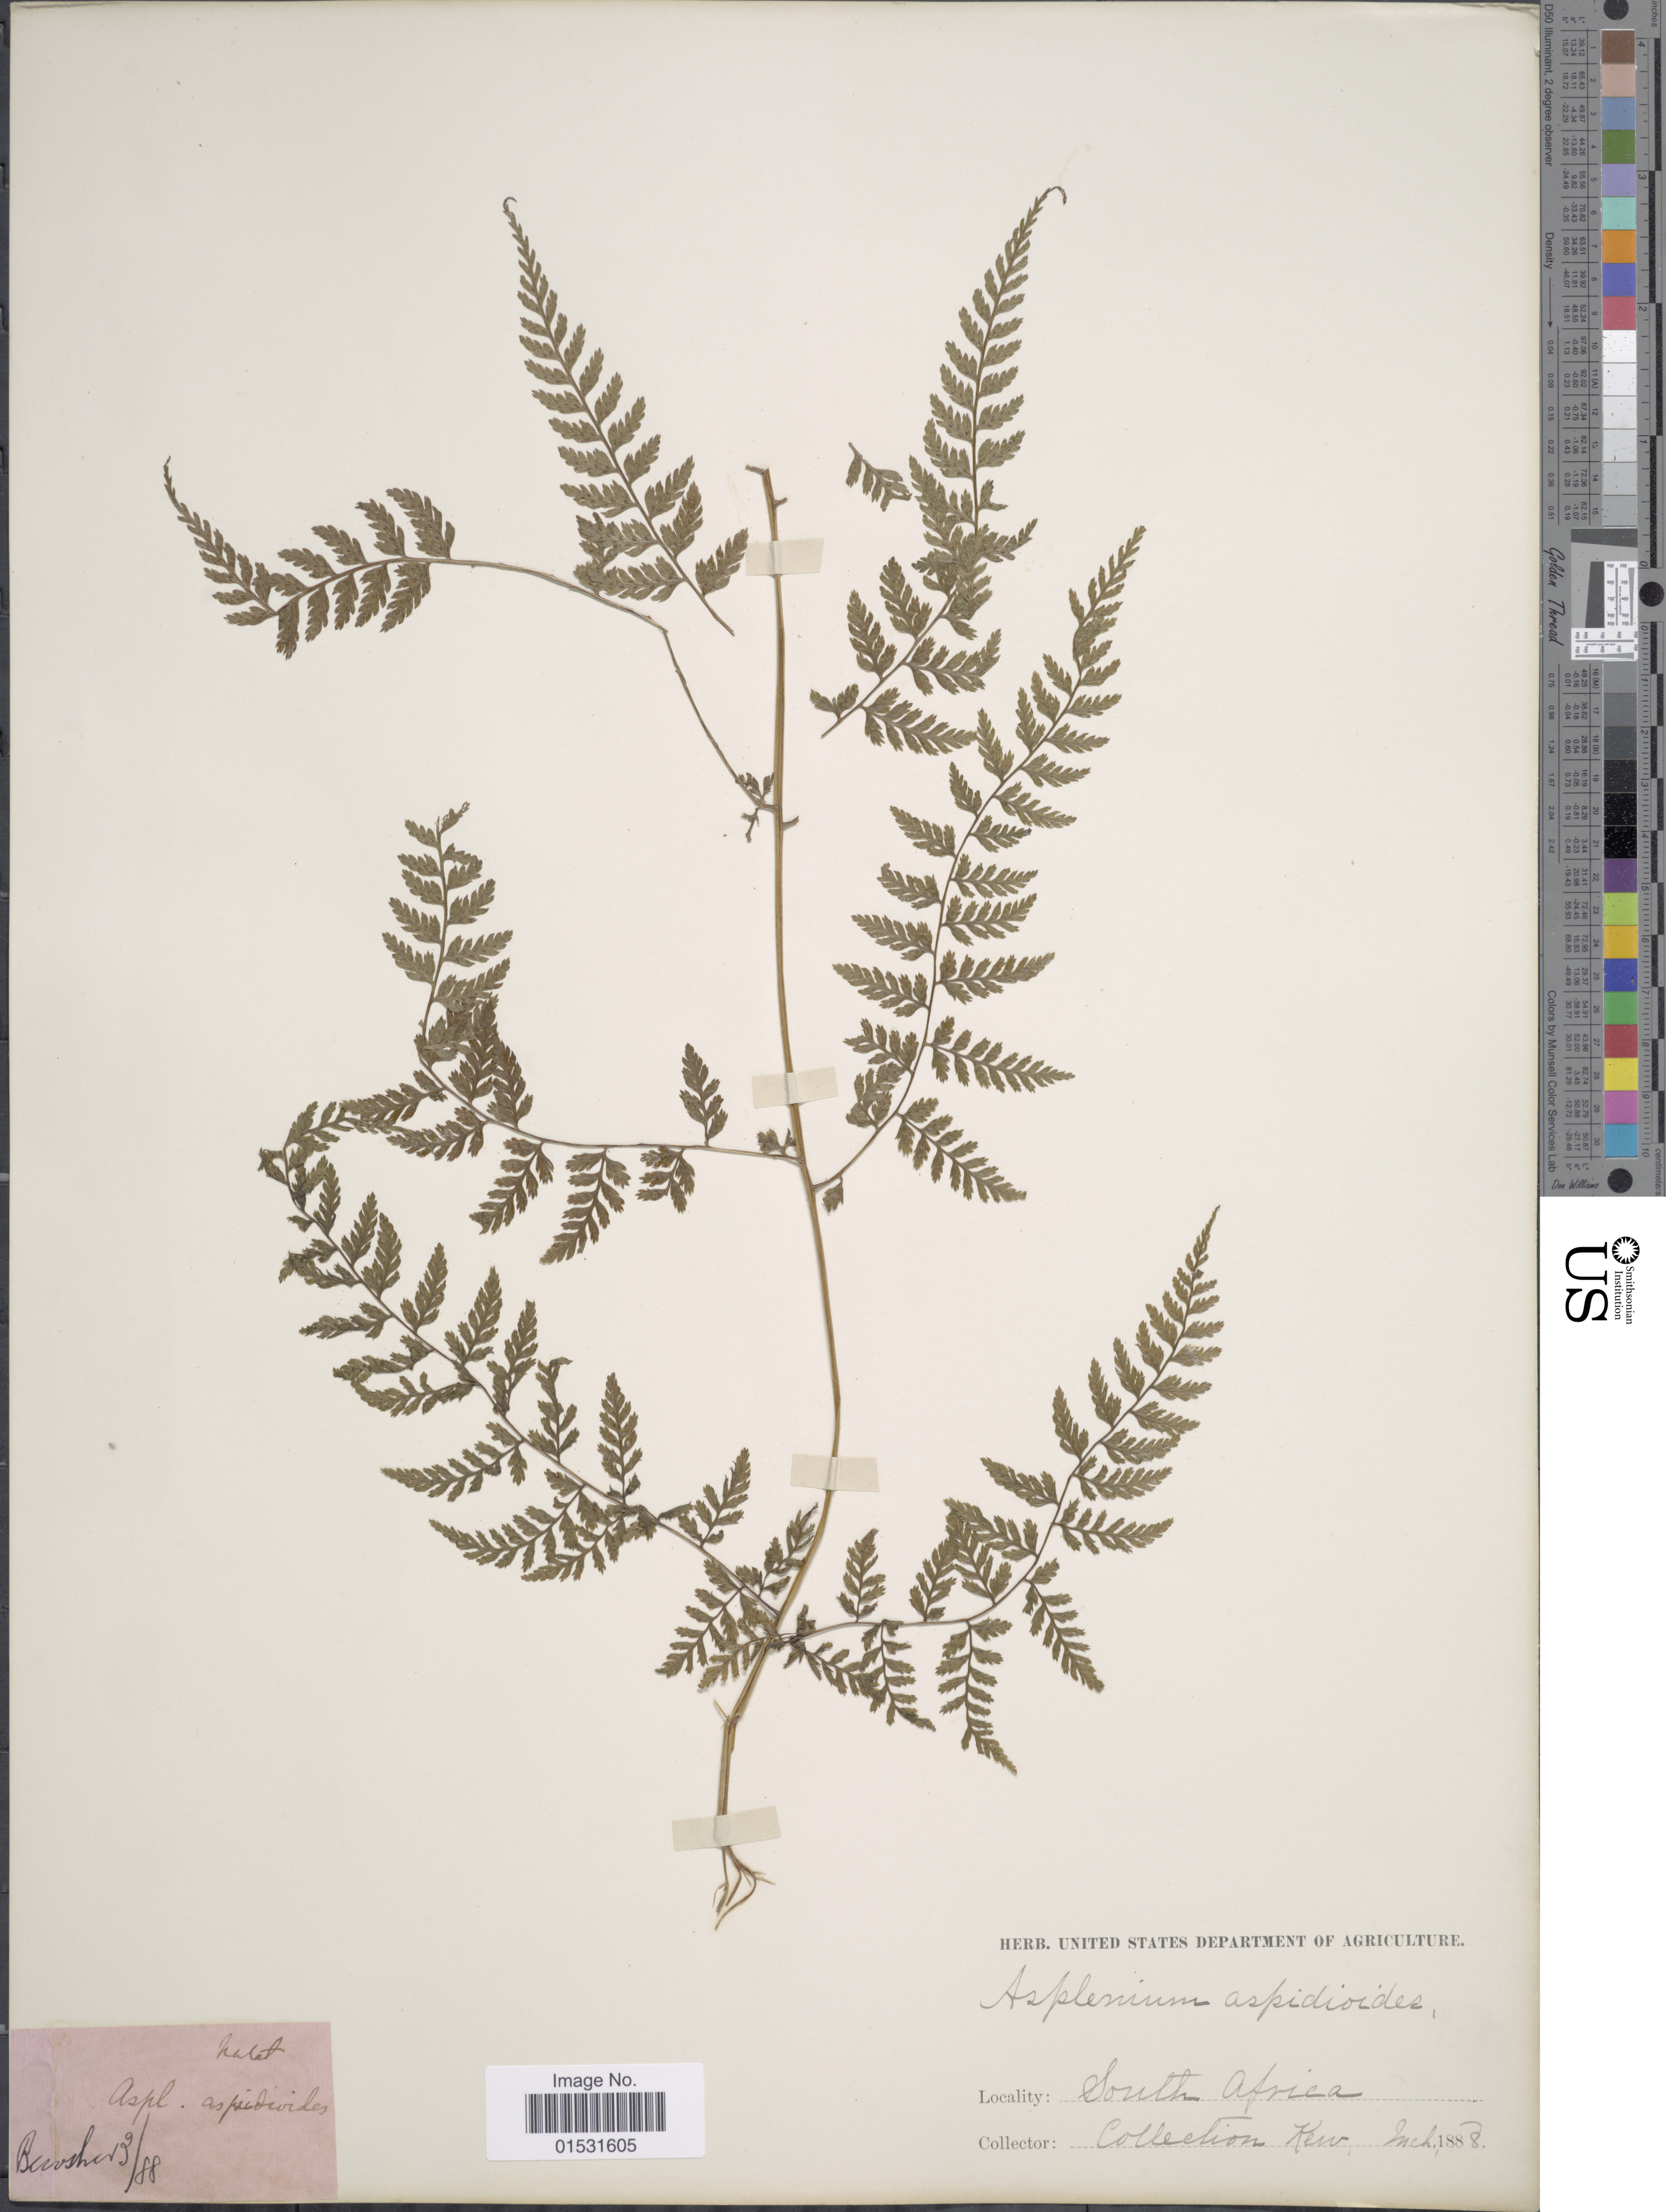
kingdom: Plantae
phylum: Tracheophyta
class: Polypodiopsida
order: Polypodiales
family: Athyriaceae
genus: Athyrium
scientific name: Athyrium scandicinum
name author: (Willd.) C. Presl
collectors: Bewsher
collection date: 1888-03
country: South Africa